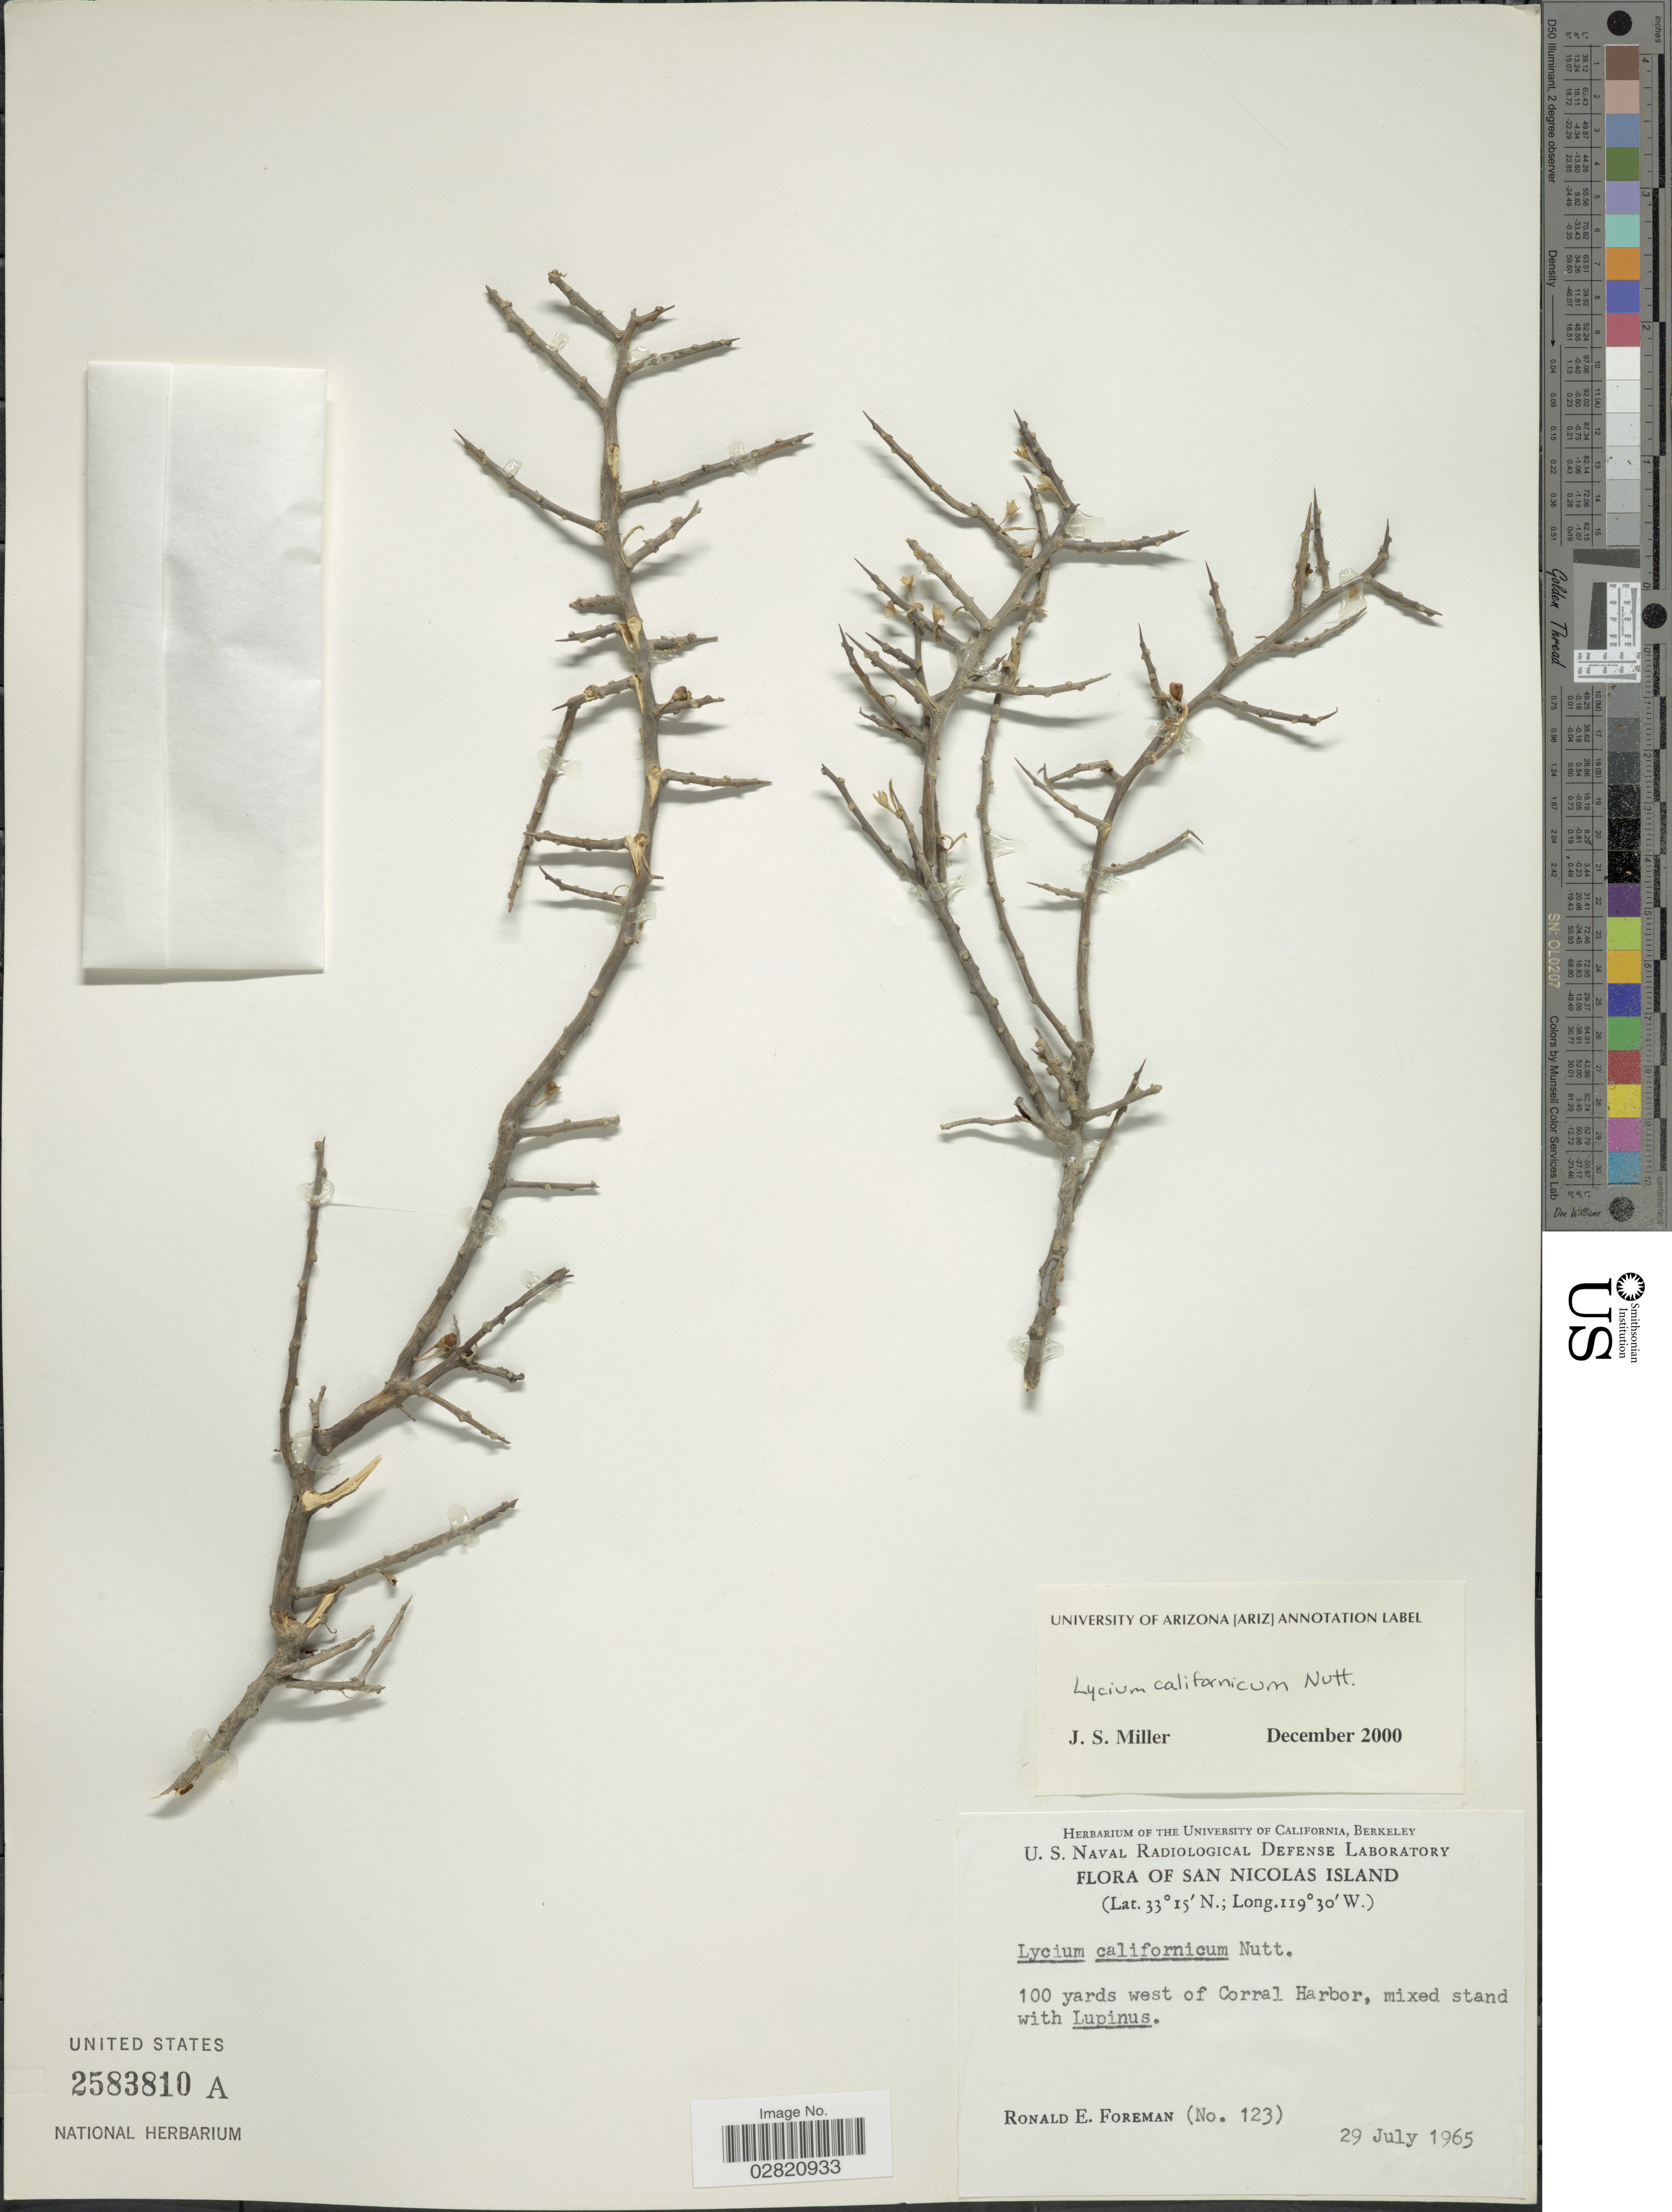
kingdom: Plantae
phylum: Tracheophyta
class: Magnoliopsida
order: Solanales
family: Solanaceae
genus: Lycium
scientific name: Lycium californicum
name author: Nutt. ex A. Gray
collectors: R. Foreman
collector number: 123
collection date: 1965-07-29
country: United States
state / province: California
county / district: Ventura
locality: San Nicolas Island, 100 yards west of Corral Harbor.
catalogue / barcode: US 2583810A